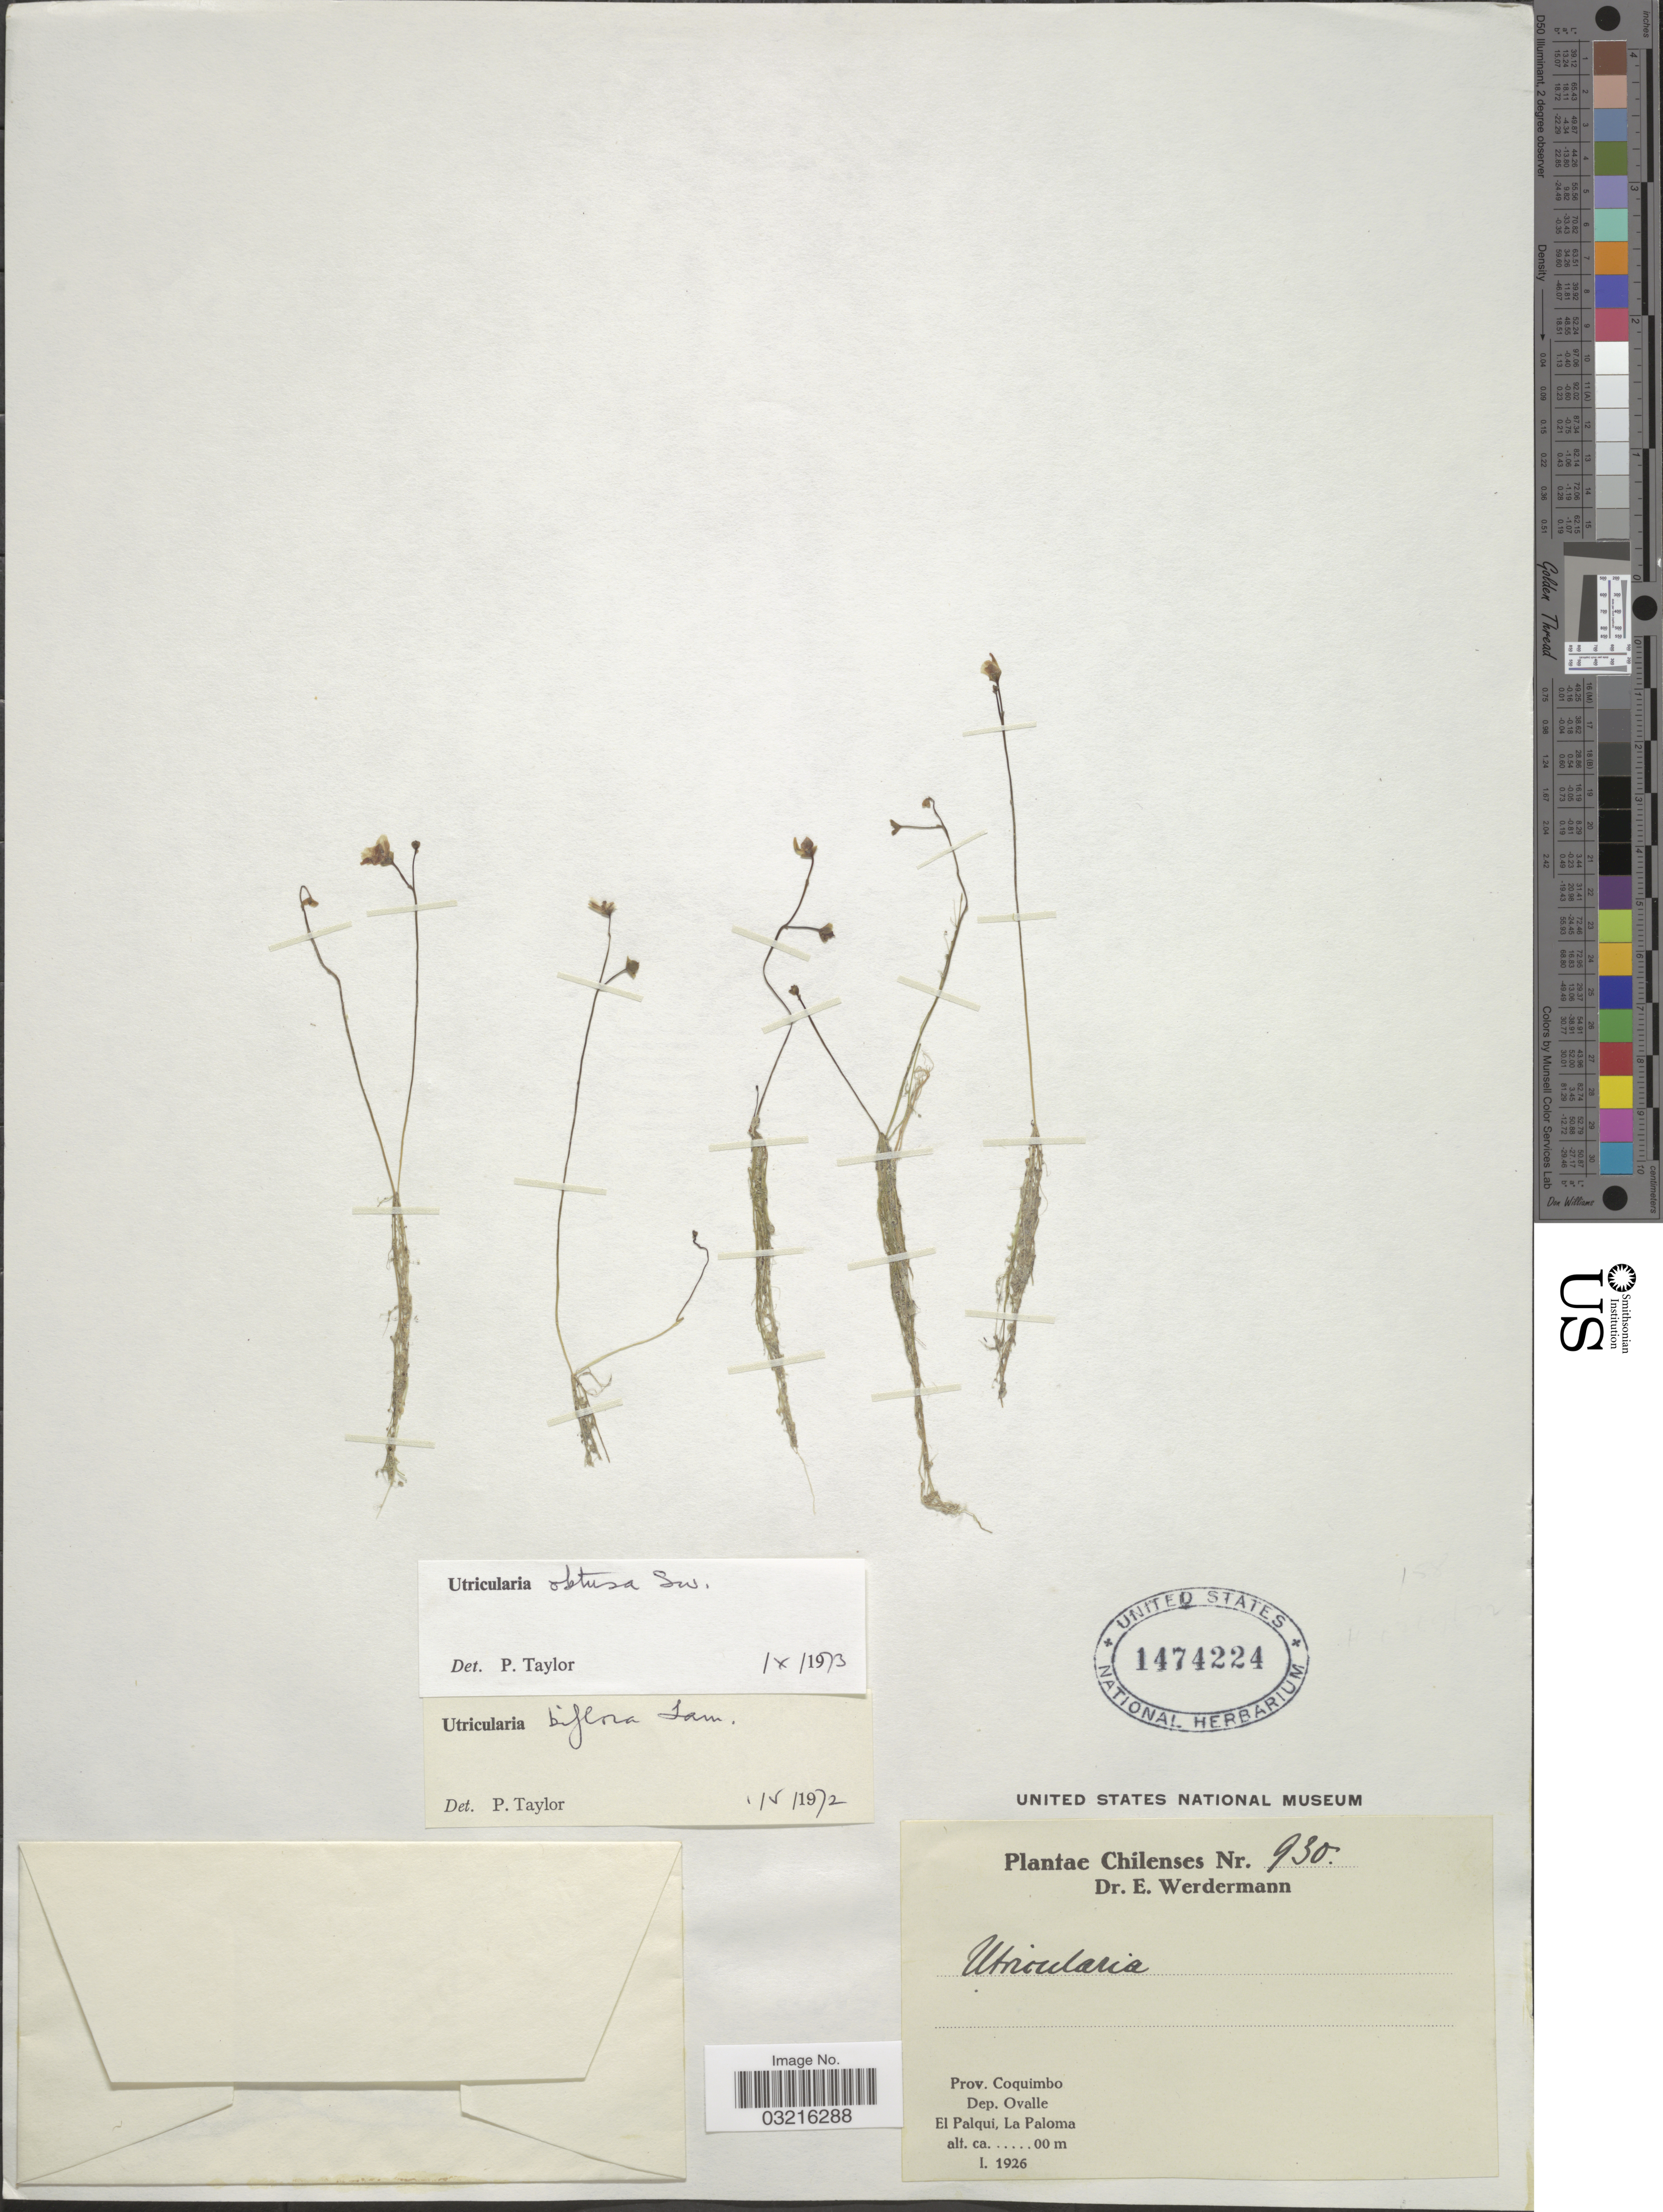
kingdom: Plantae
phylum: Tracheophyta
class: Magnoliopsida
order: Lamiales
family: Lentibulariaceae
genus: Utricularia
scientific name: Utricularia gibba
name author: L.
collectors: E. Werdermann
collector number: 930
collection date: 1926-01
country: Chile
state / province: Coquimbo (IV)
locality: Dep. Ovalle. El Palqui, La Paloma.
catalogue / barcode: US 1474224